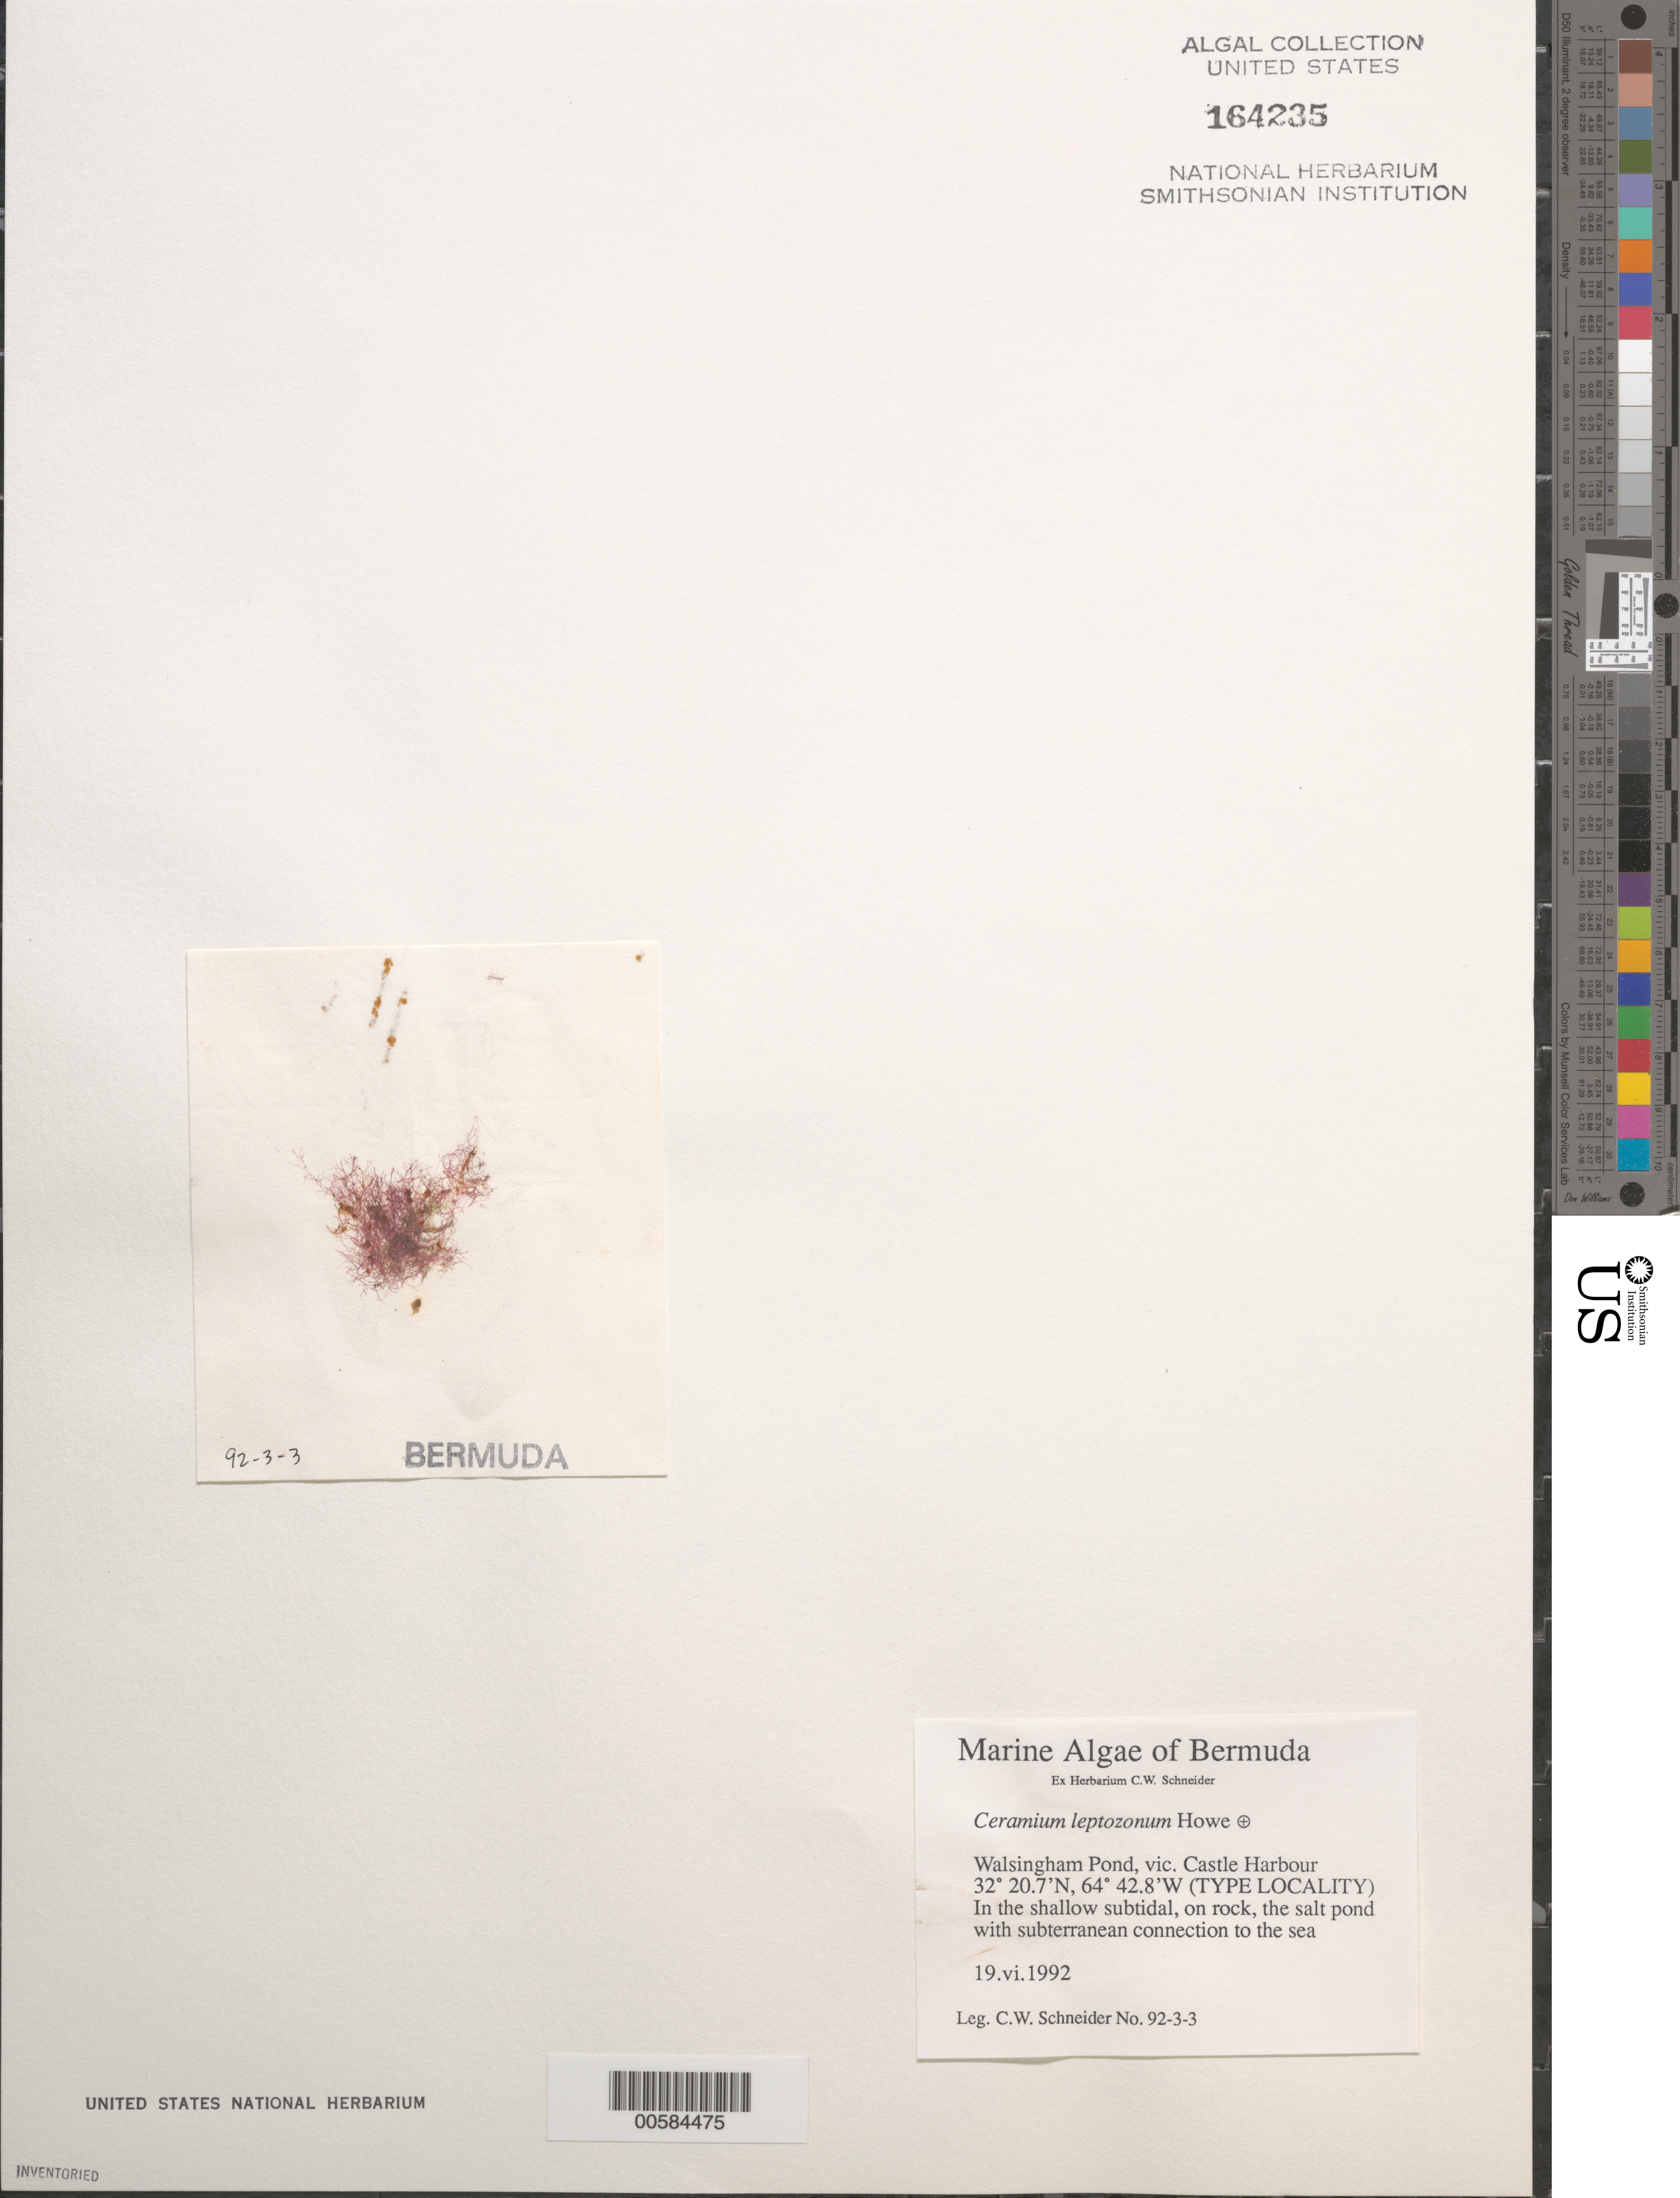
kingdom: Plantae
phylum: Rhodophyta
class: Florideophyceae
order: Ceramiales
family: Ceramiaceae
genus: Ceramium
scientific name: Ceramium leptozonum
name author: M. Howe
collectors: C. W. Schneider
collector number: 92-3-3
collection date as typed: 19 Jun 1992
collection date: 1992-06-19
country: Bermuda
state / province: Hamilton Parish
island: Bermuda Island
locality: Walsingham Pond, Castle Harbour area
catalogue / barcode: US 164235